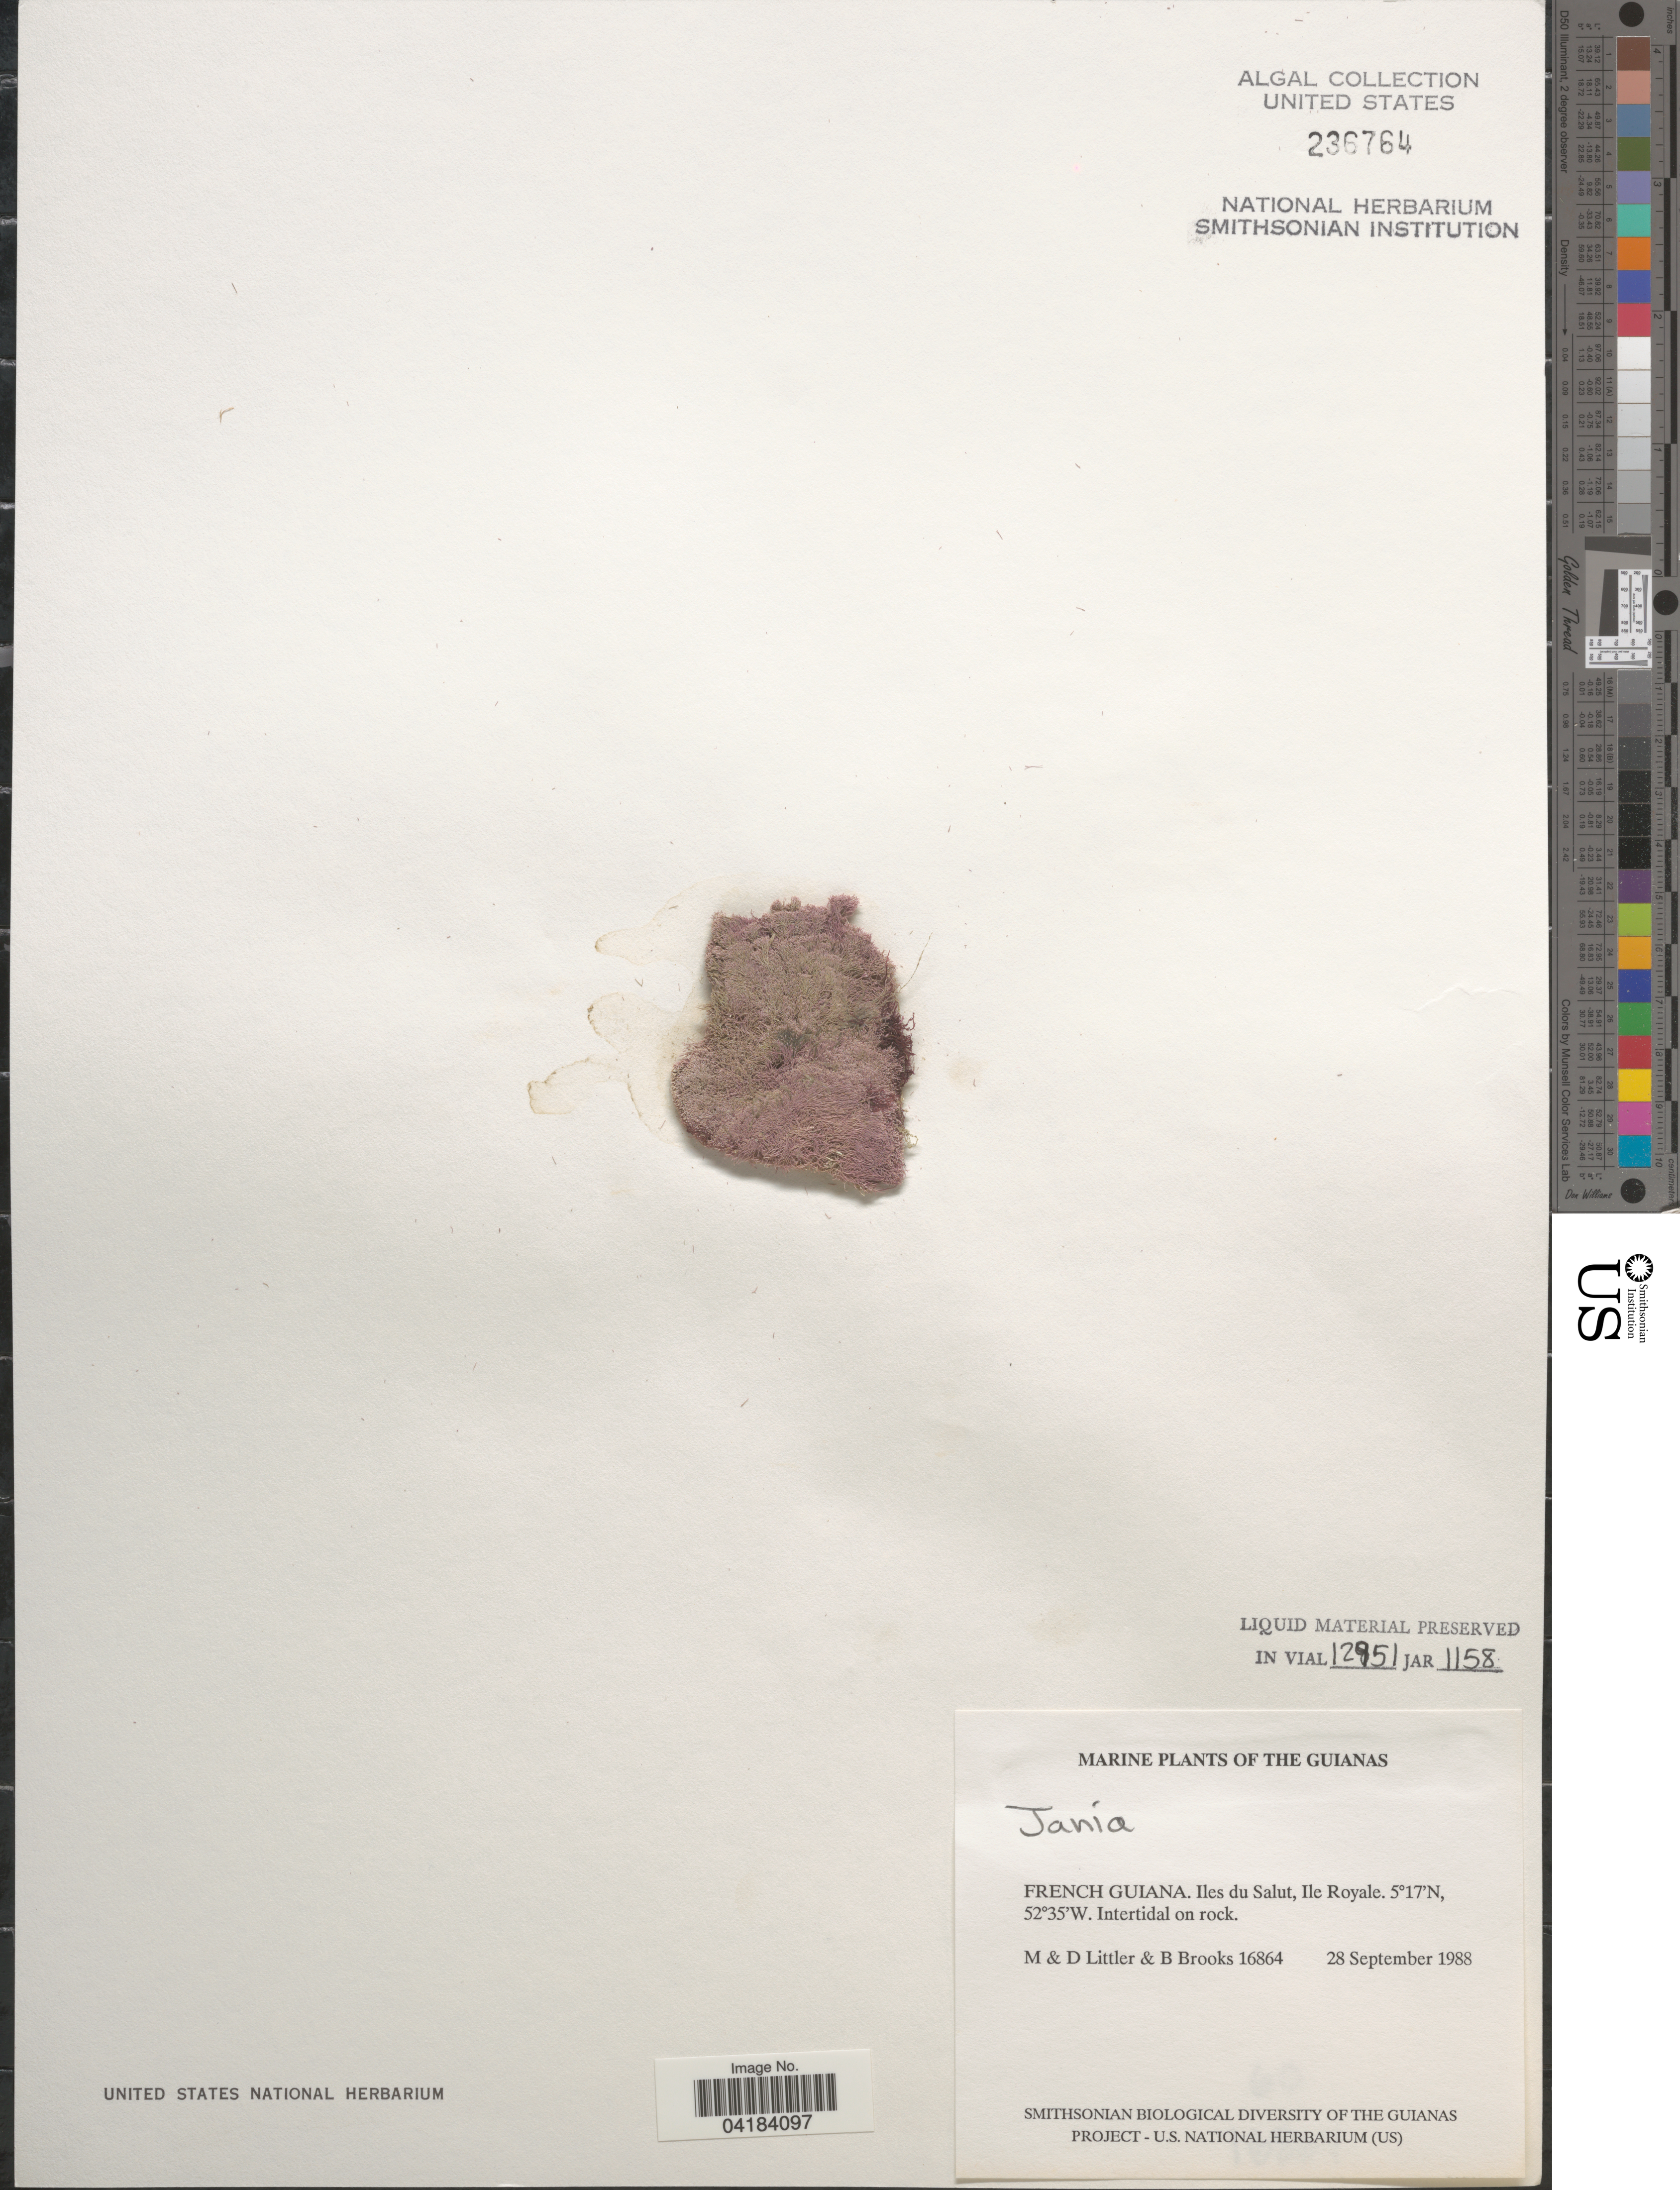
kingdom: Plantae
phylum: Rhodophyta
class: Florideophyceae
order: Corallinales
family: Corallinaceae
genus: Jania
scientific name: Jania sp.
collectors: M. Littler, D. S. Littler & B. Brooks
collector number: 16864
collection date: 1988-09-28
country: French Guiana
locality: The Guianas. Iles du Salut, Ile Royale.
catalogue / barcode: US 236764